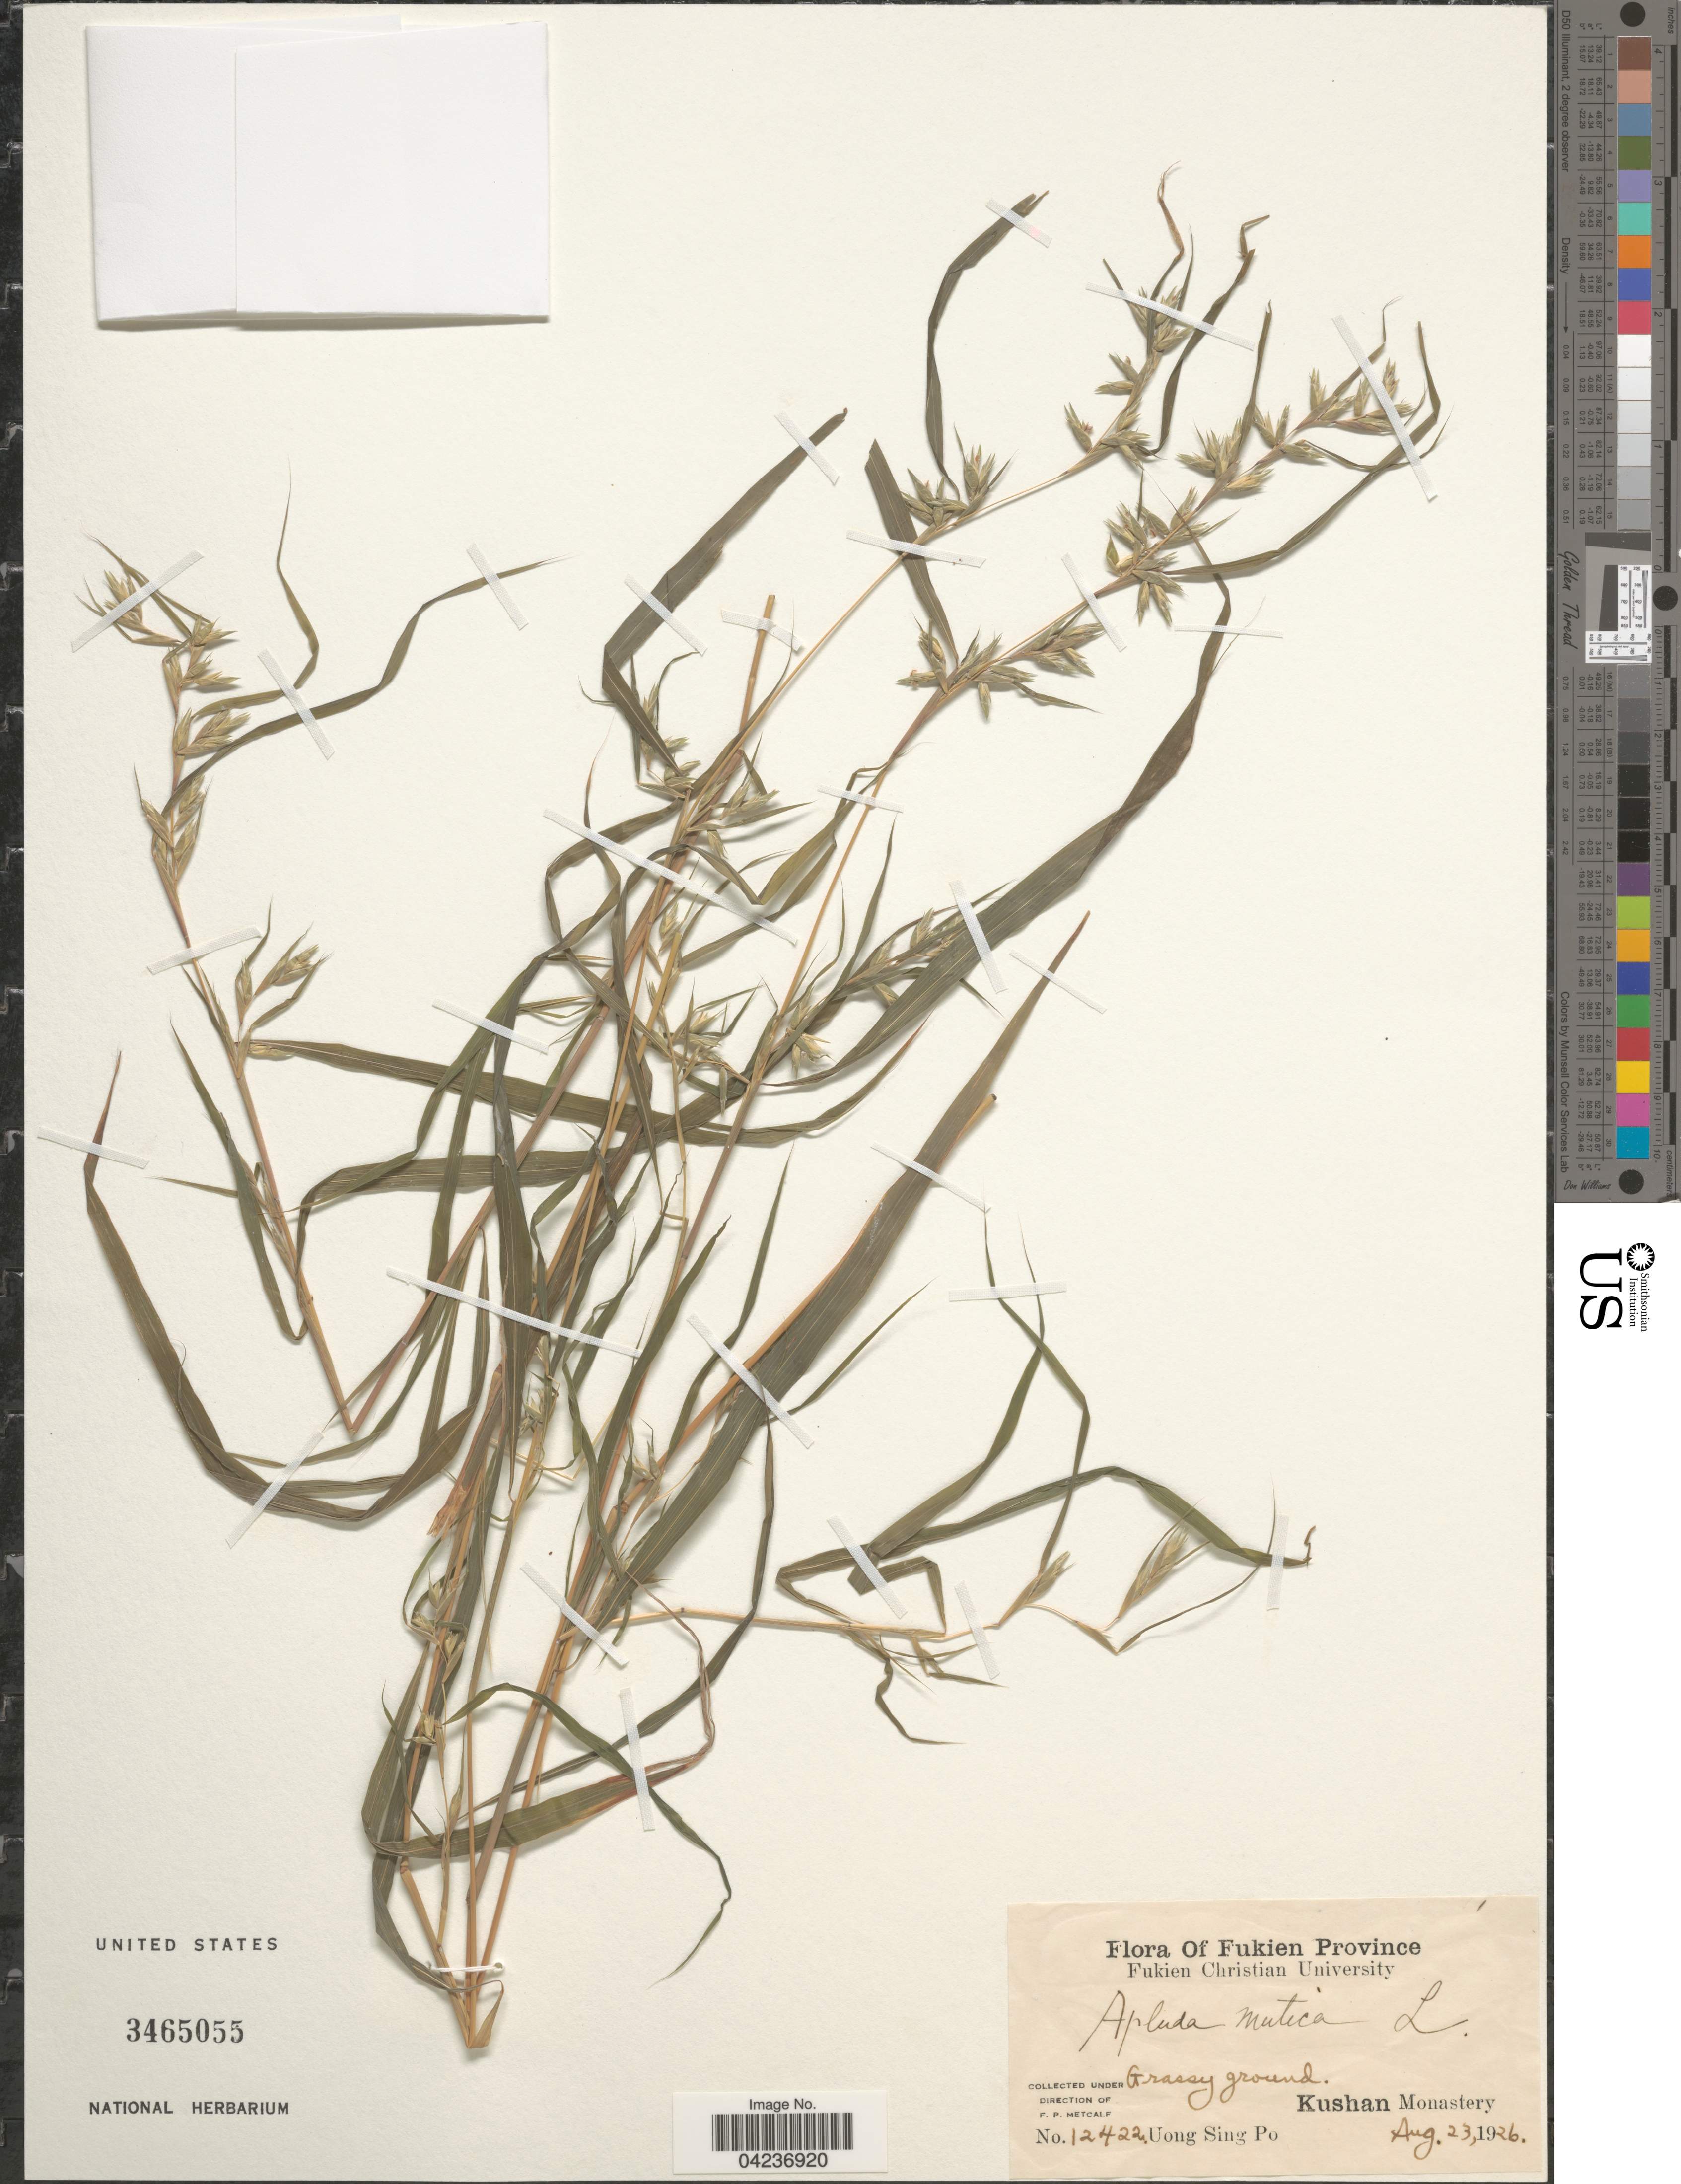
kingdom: Plantae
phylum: Tracheophyta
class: Liliopsida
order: Poales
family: Poaceae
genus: Apluda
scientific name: Apluda mutica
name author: L.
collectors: Uong Sing Po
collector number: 12422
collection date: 1926-08-23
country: China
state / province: Fujian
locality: Fukien Province. Kushan Monastery.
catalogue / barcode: US 3465055